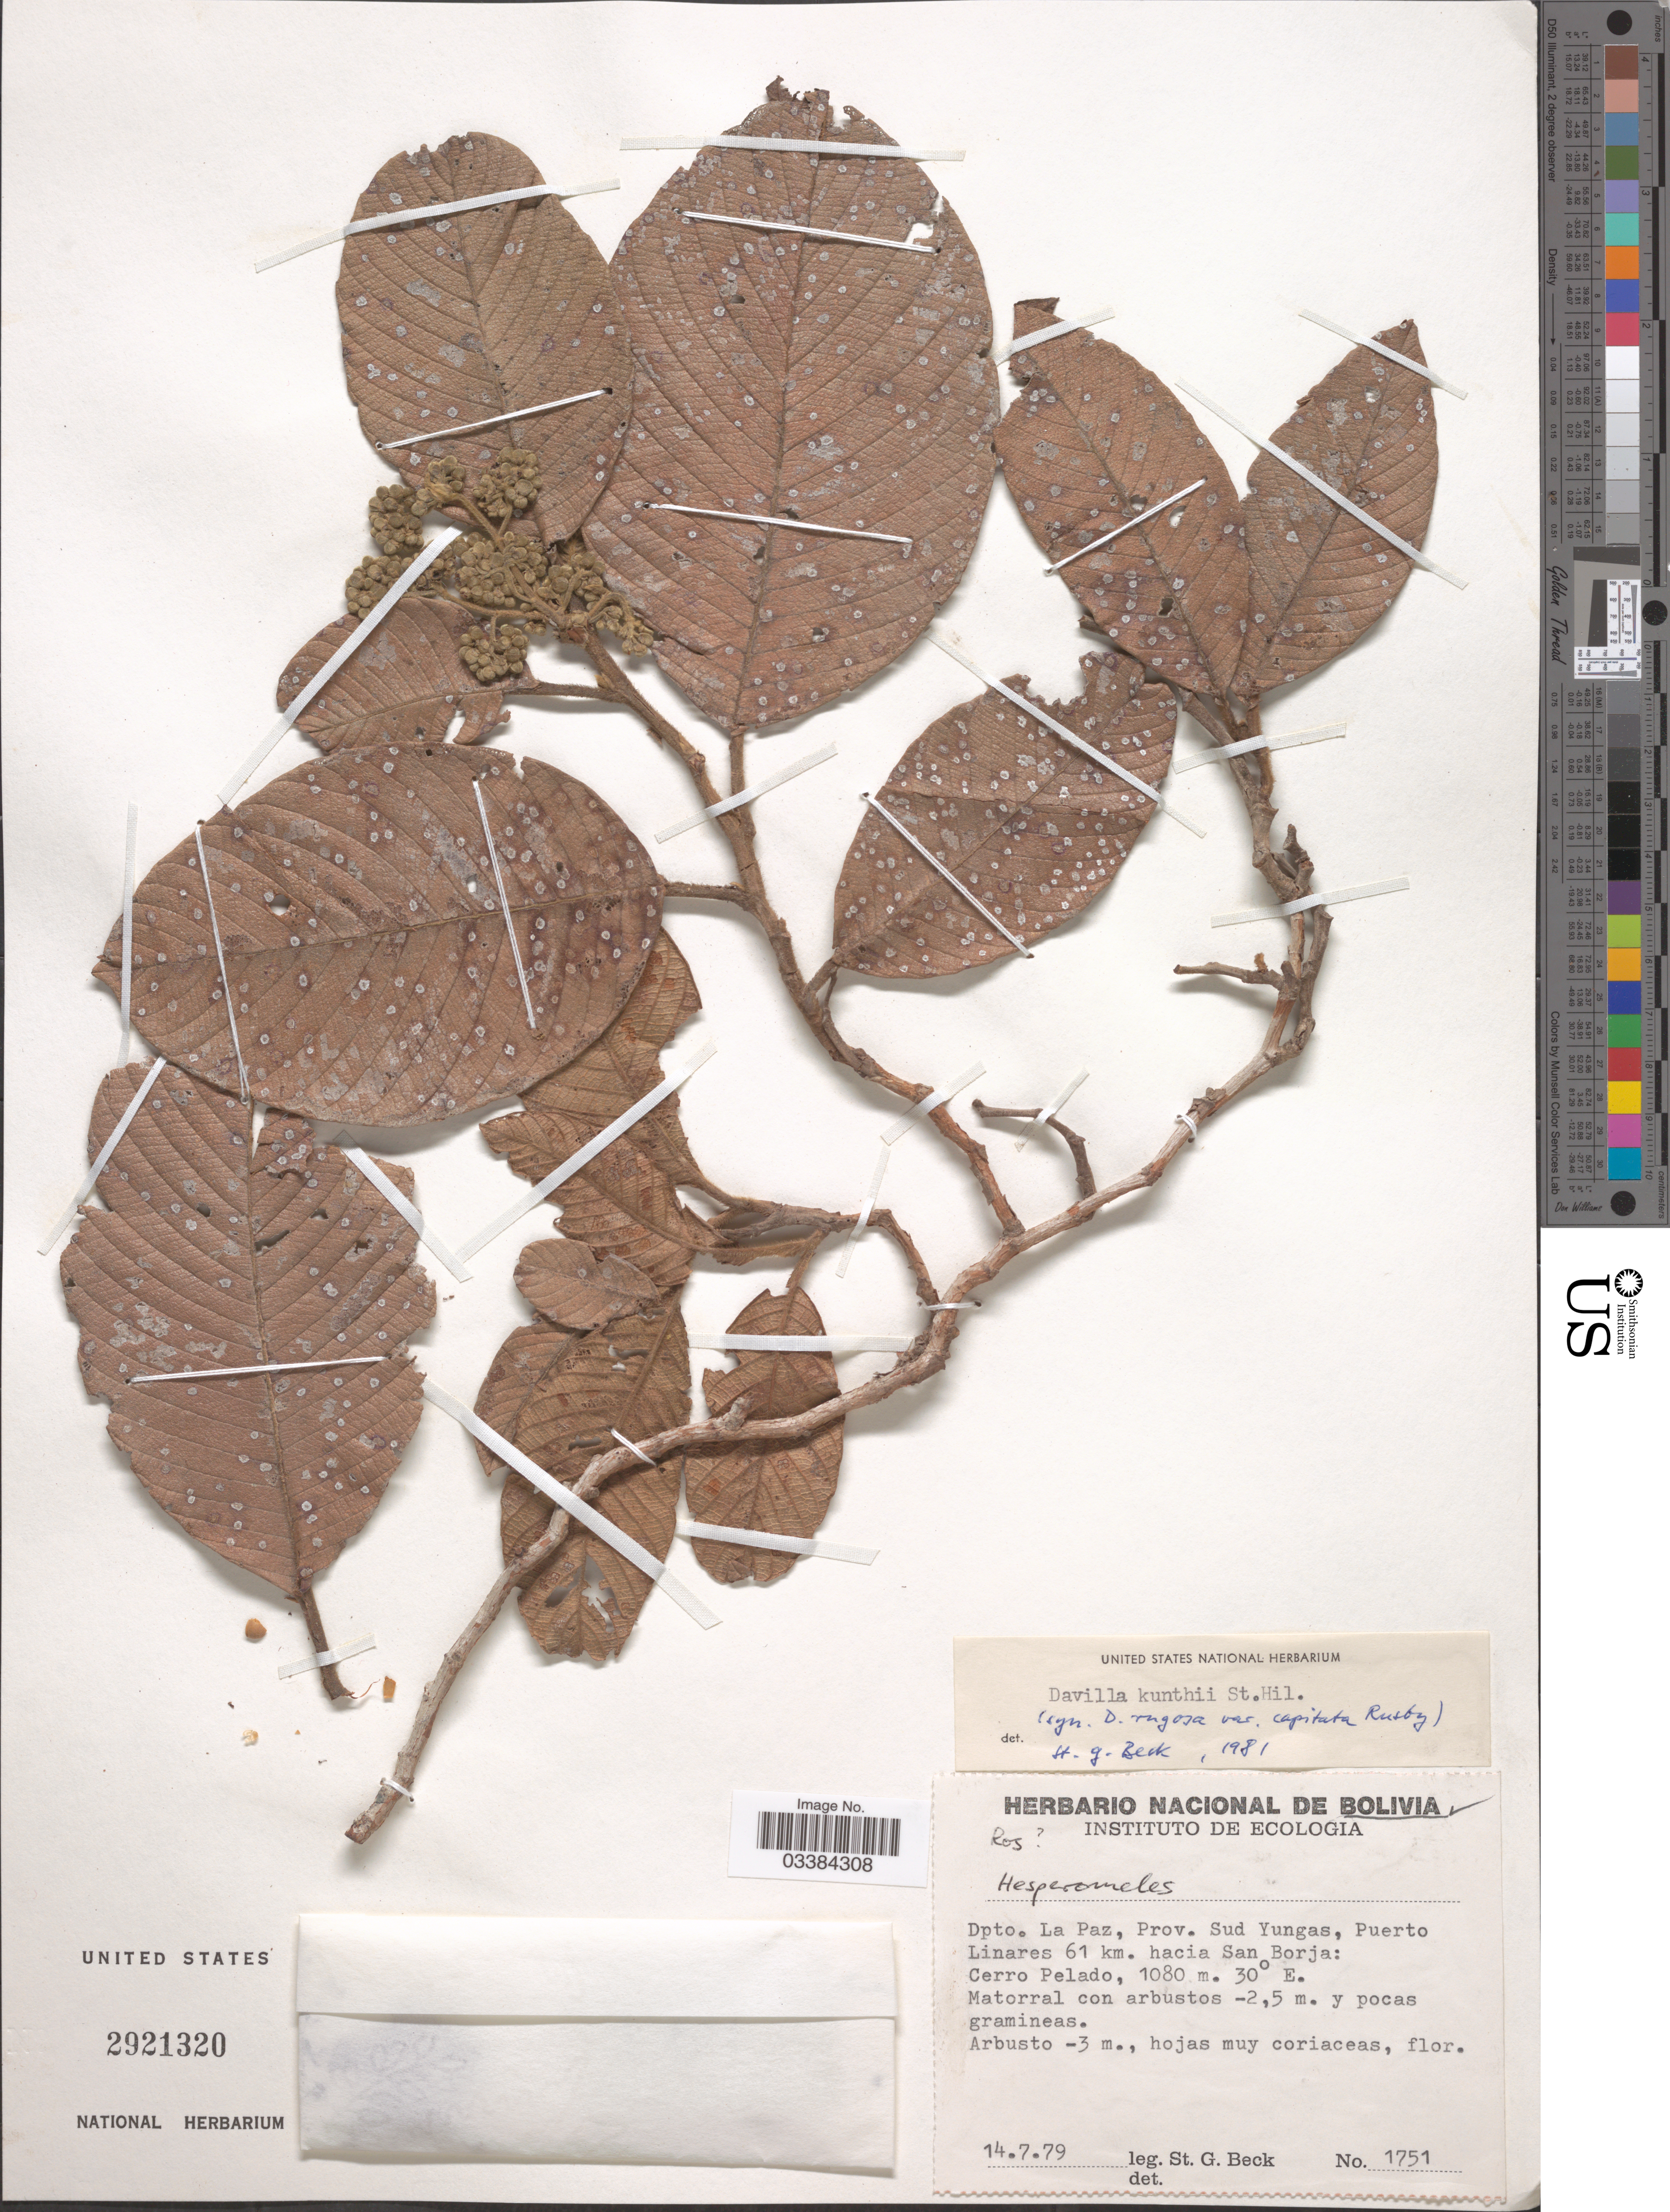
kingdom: Plantae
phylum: Tracheophyta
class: Magnoliopsida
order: Dilleniales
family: Dilleniaceae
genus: Davilla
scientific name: Davilla kunthii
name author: A. St.-Hil.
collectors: S. G. Beck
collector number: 1751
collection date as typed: Transcribed d/m/y: 14/7/79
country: Bolivia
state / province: La Paz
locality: Dpto. La Paz, Prov. Sud Yungas, Puerto Linares 61 km. hacia San Borja: Cerro Pelado.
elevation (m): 1080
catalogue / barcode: US 2921320